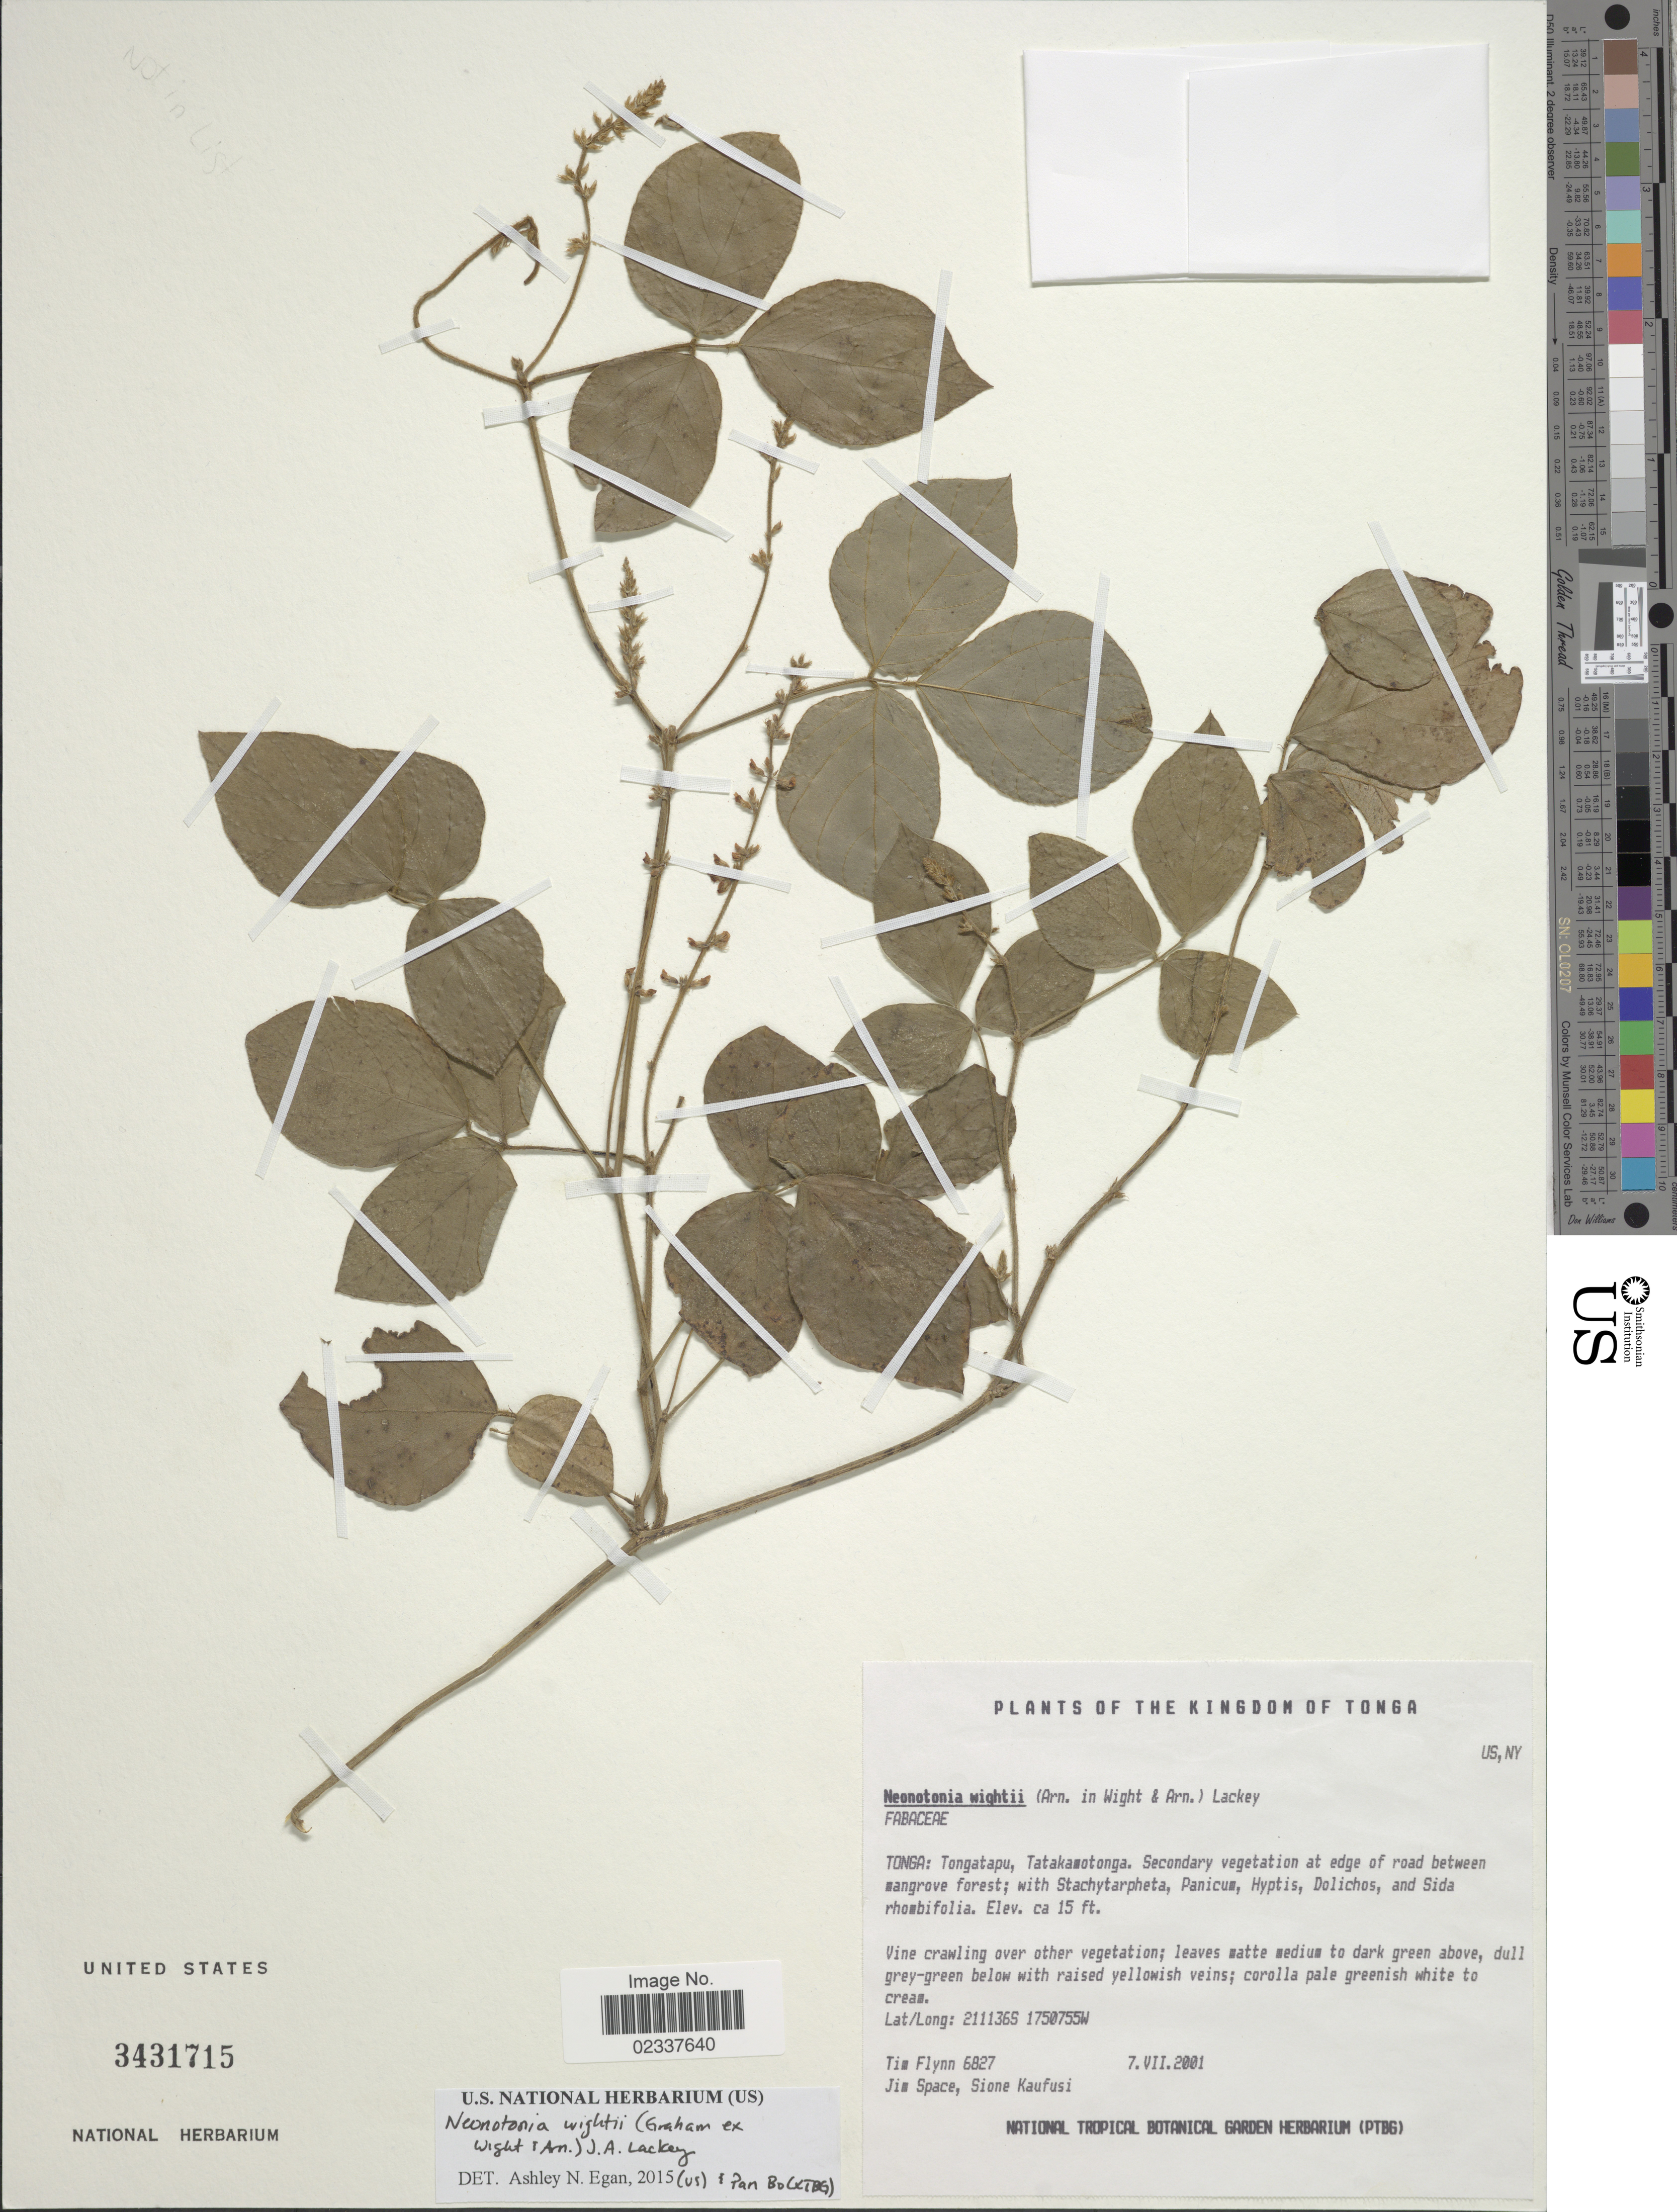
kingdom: Plantae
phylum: Tracheophyta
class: Magnoliopsida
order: Fabales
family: Fabaceae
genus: Neonotonia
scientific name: Neonotonia wightii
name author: (Arn.) J.A. Lackey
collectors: T. W. Flynn, J. Space & S. Kaufusi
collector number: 6827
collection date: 2001-07-07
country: Tonga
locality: The Kingdom of Tonga, Tongatapu. Secondary vegetation at edge of road between mangrove forest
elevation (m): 5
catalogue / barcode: US 3431715